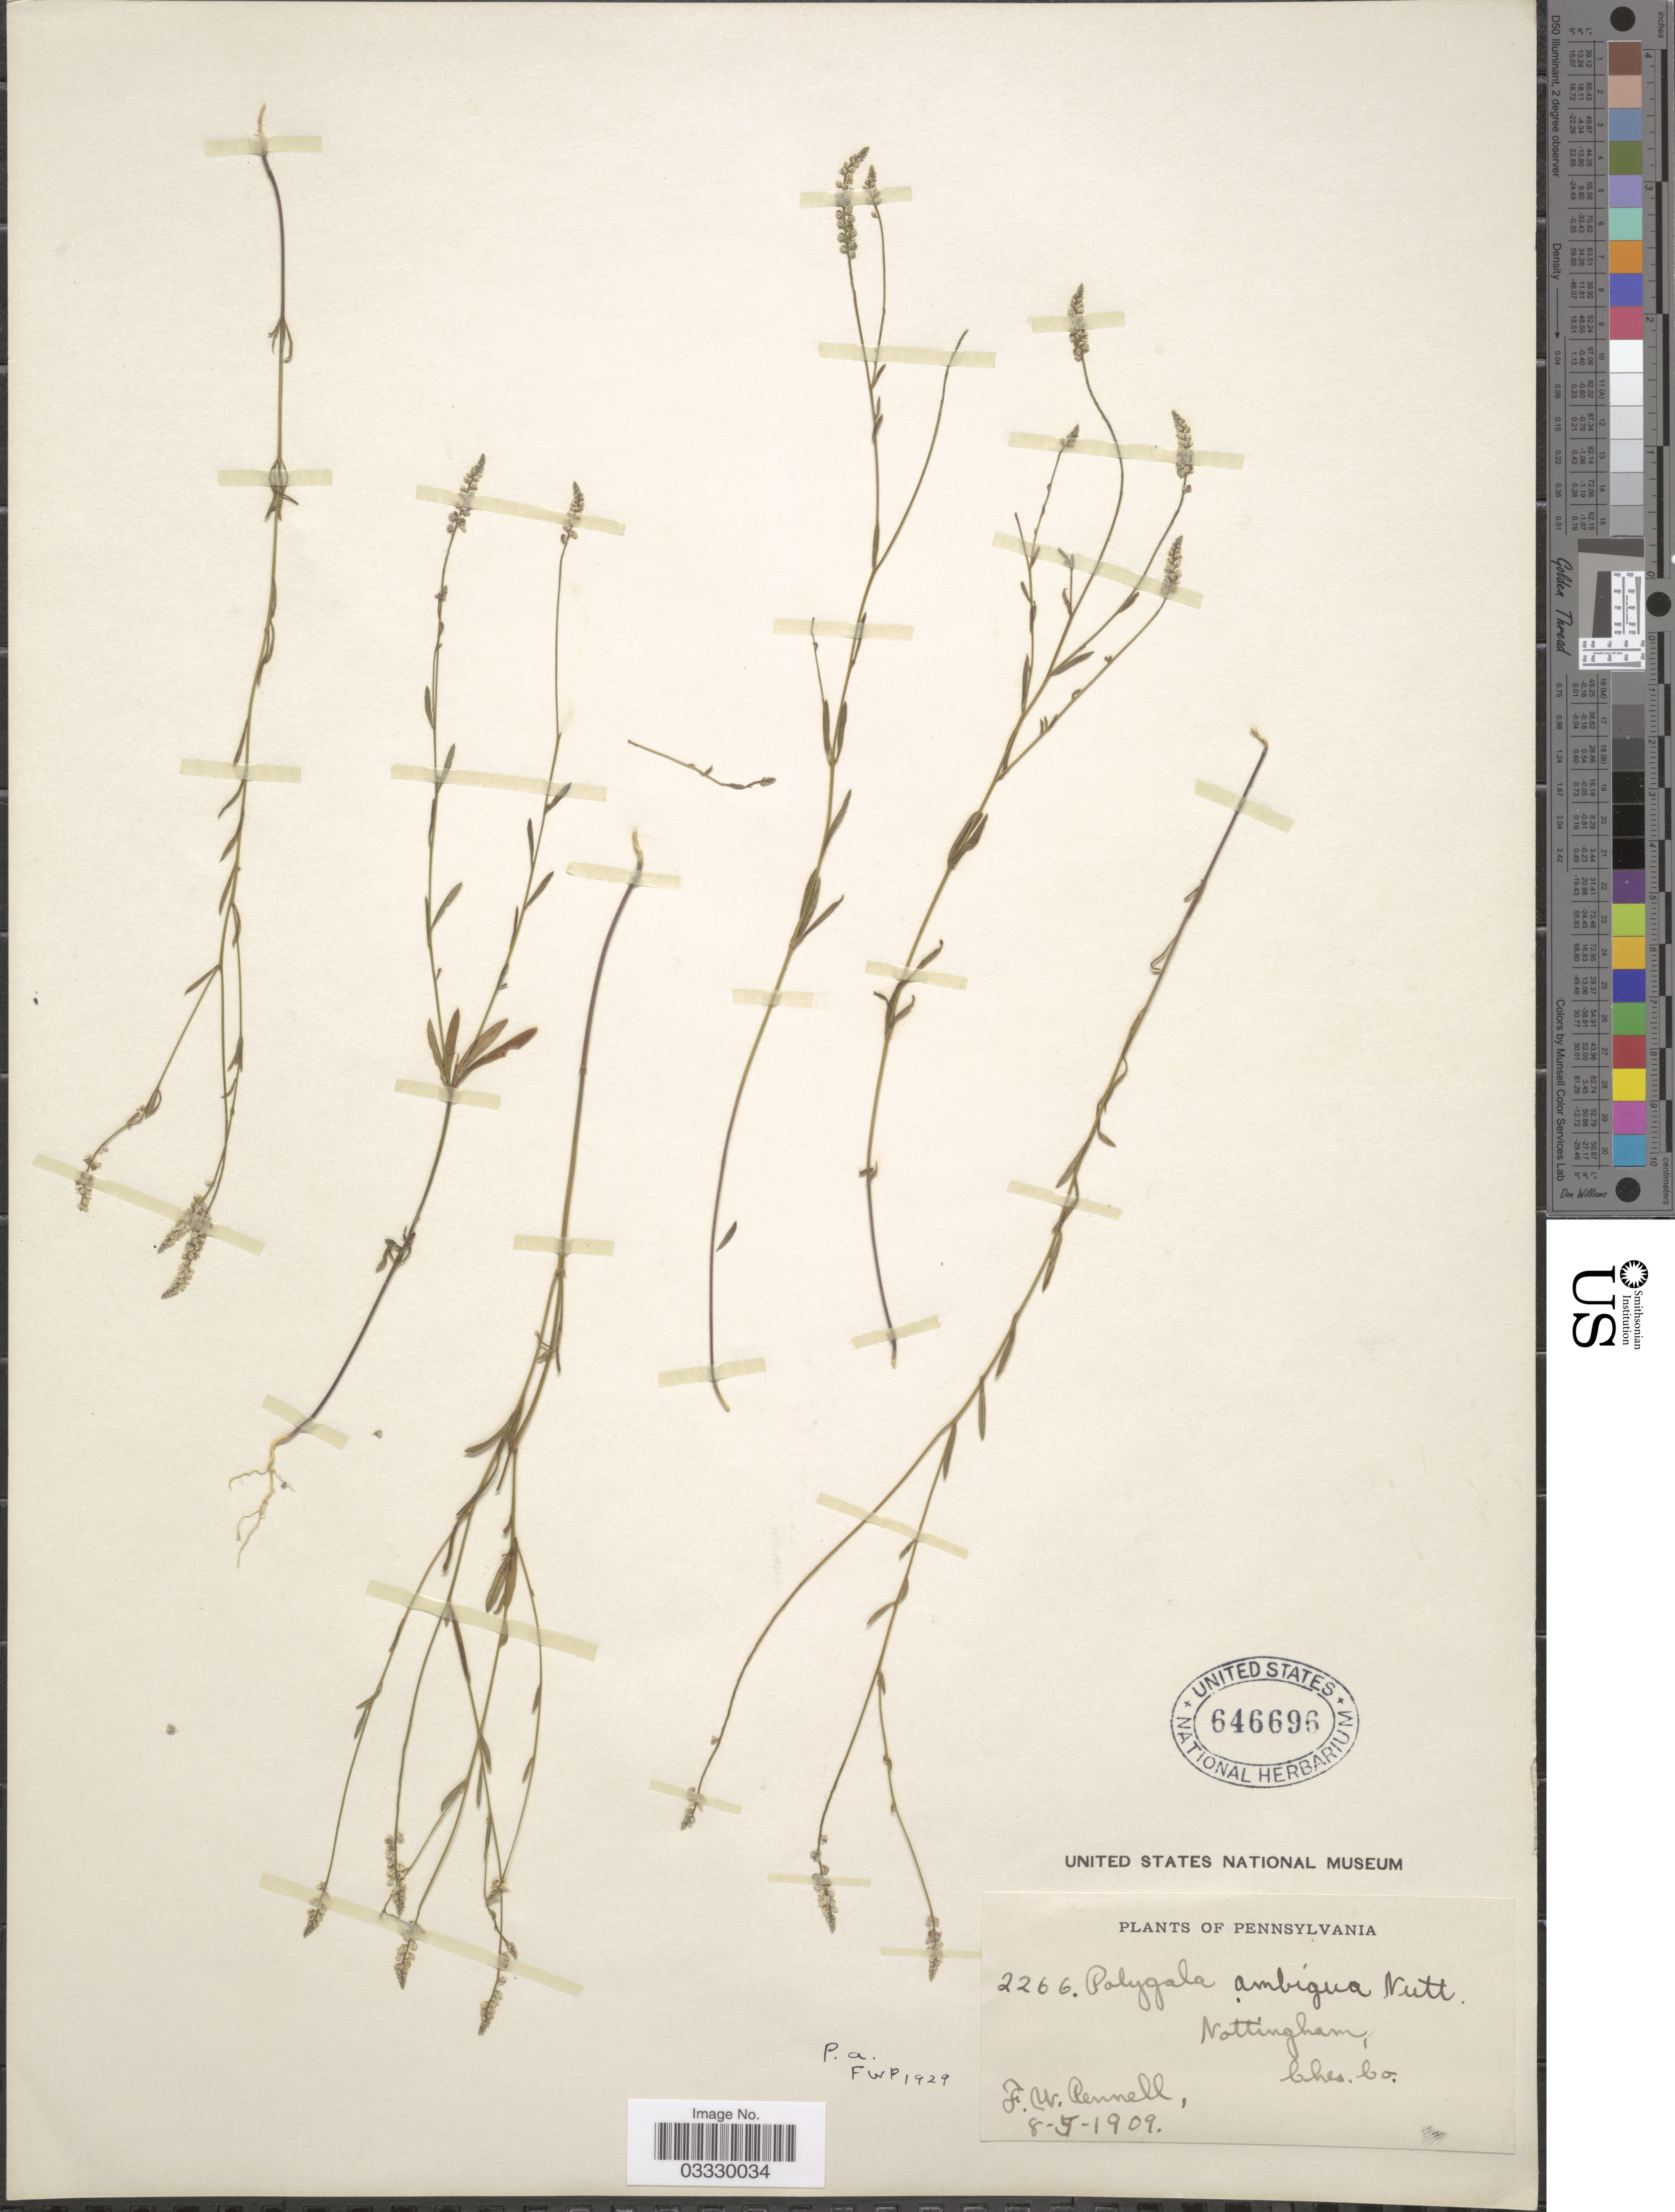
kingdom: Plantae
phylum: Tracheophyta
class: Magnoliopsida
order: Fabales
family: Polygalaceae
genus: Polygala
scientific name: Polygala ambigua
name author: Nutt.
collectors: F. W. Pennell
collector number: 2266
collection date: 1909-08-05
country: United States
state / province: Pennsylvania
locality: Nottingham, Ches. Co.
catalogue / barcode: US 646696